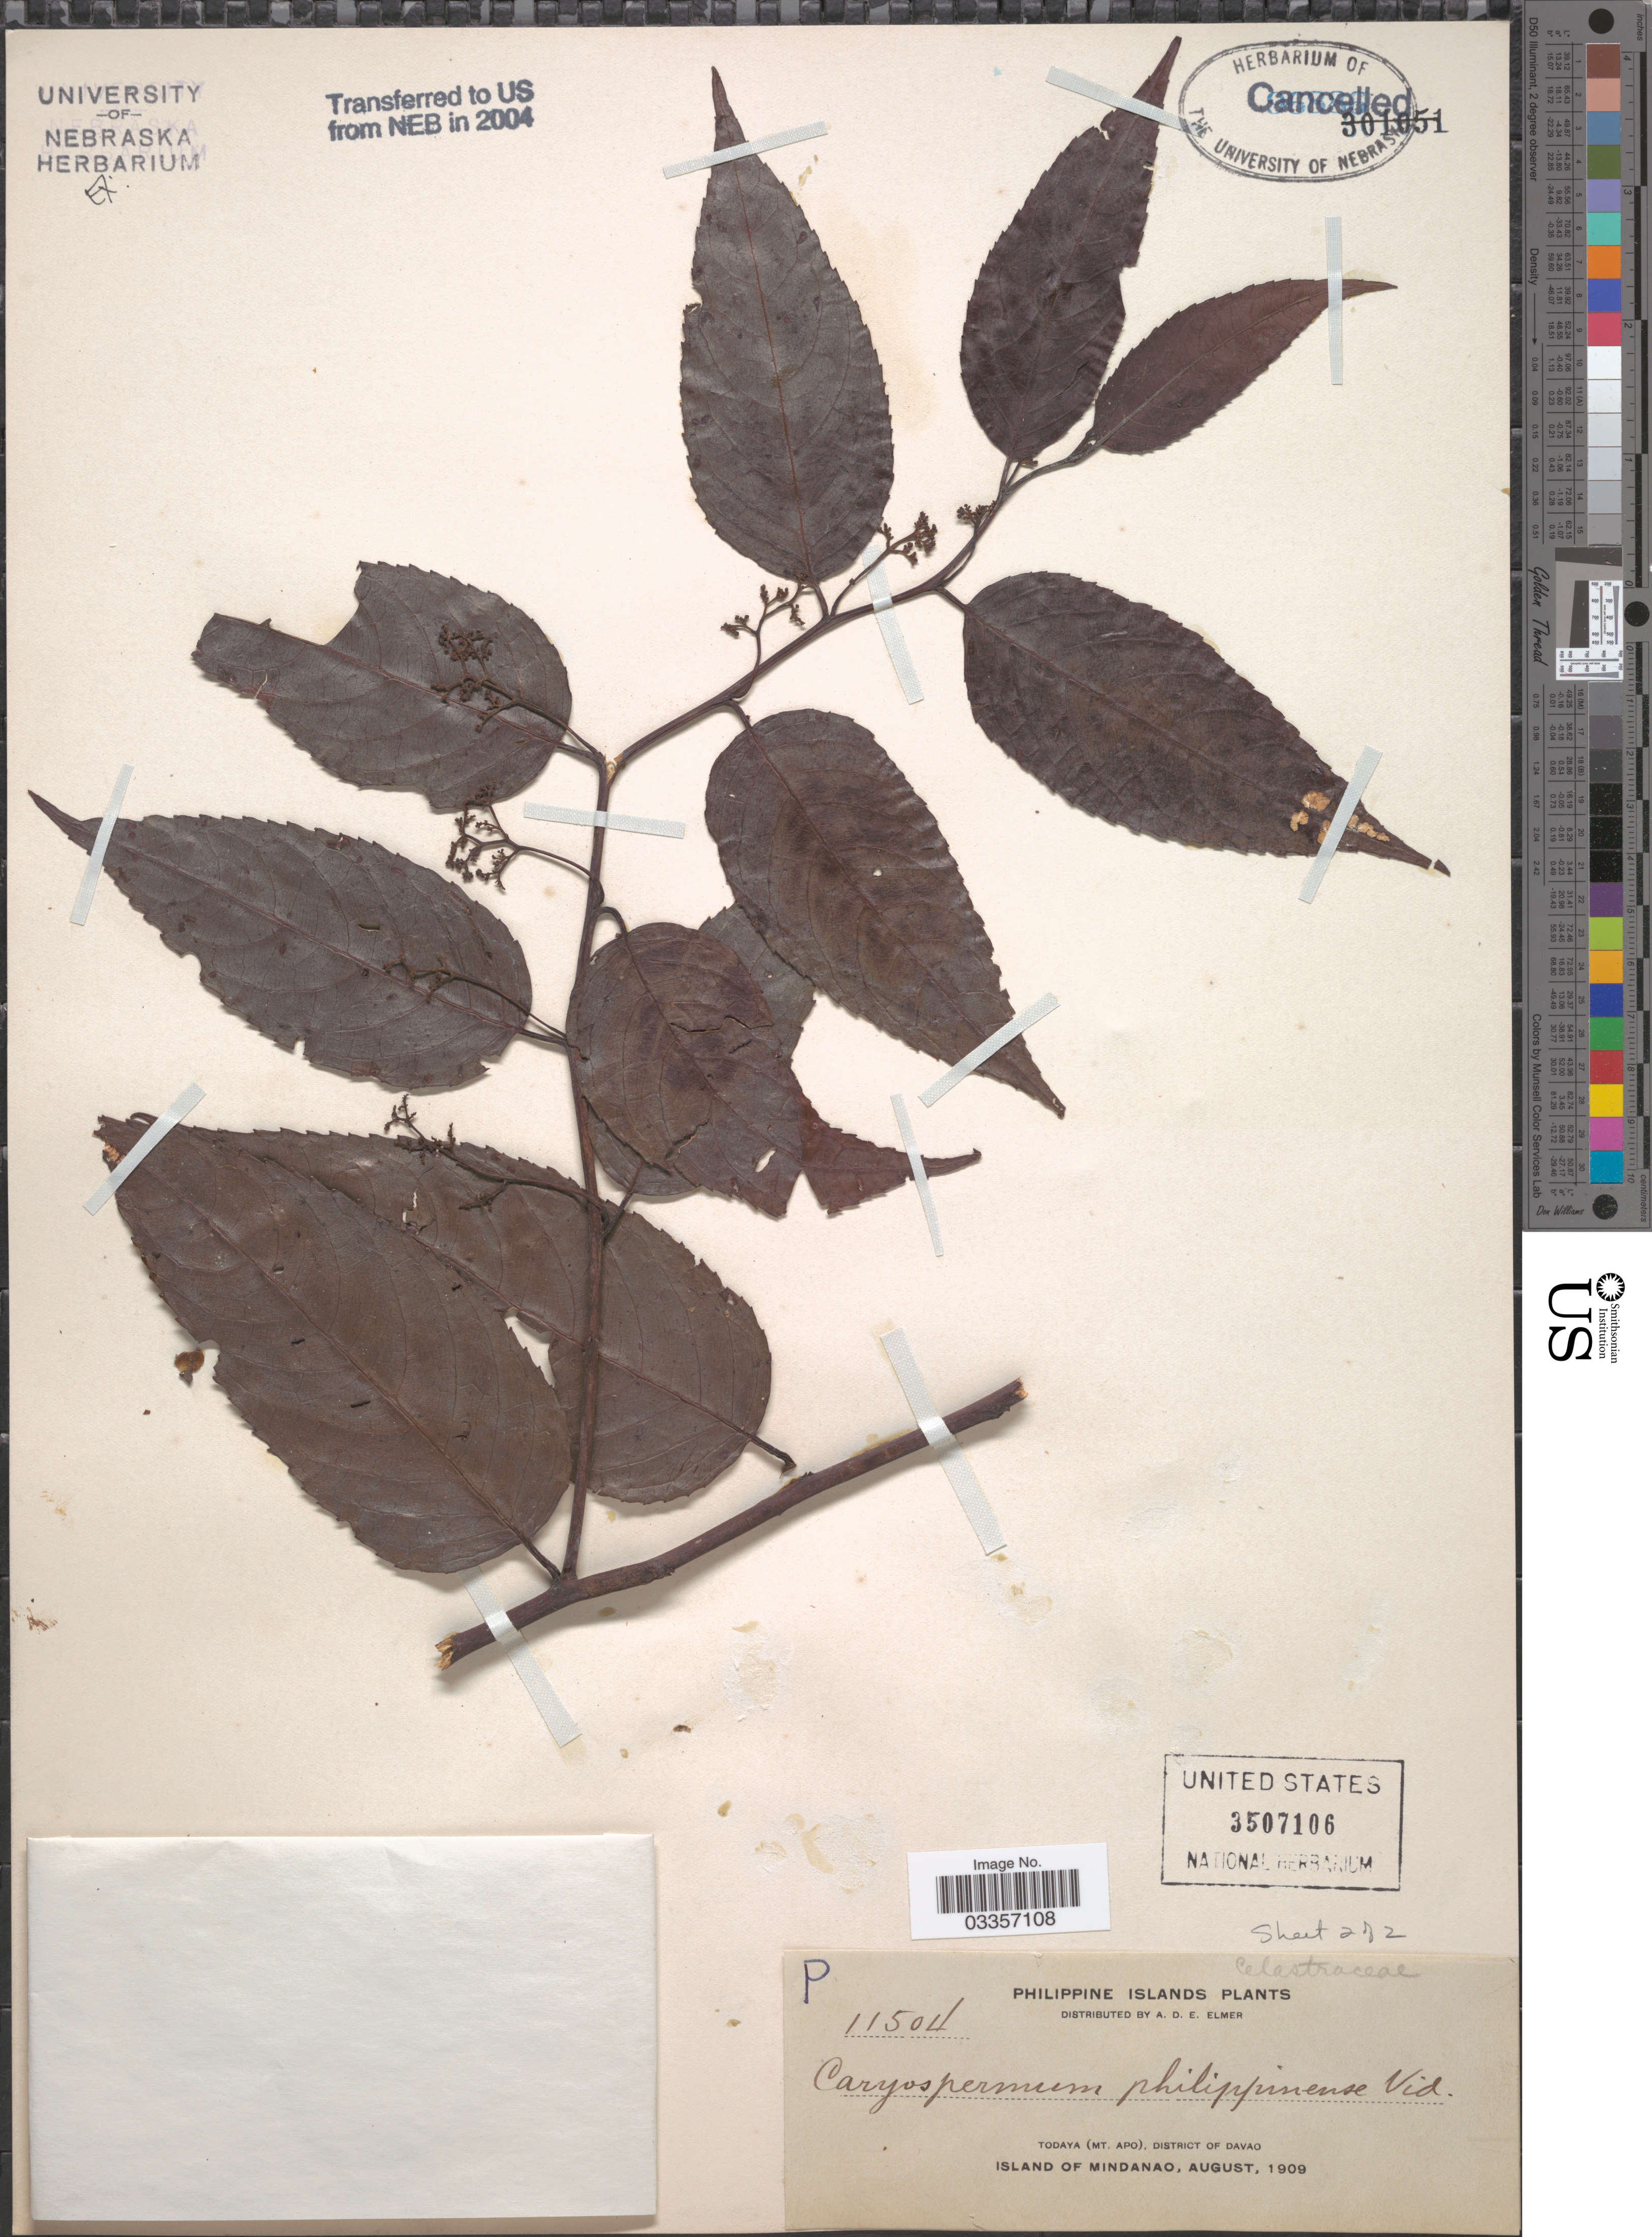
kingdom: Plantae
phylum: Tracheophyta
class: Magnoliopsida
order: Huerteales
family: Dipentodontaceae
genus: Perrottetia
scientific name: Perrottetia alpestris subsp. philippinensis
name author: (S. Vidal) Ding Hou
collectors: A. D. E. Elmer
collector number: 11504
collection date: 1909-08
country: Philippines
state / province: Davao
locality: Todaya (Mt. Apo), District Davao, Island of Mindanao.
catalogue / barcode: US 3507106